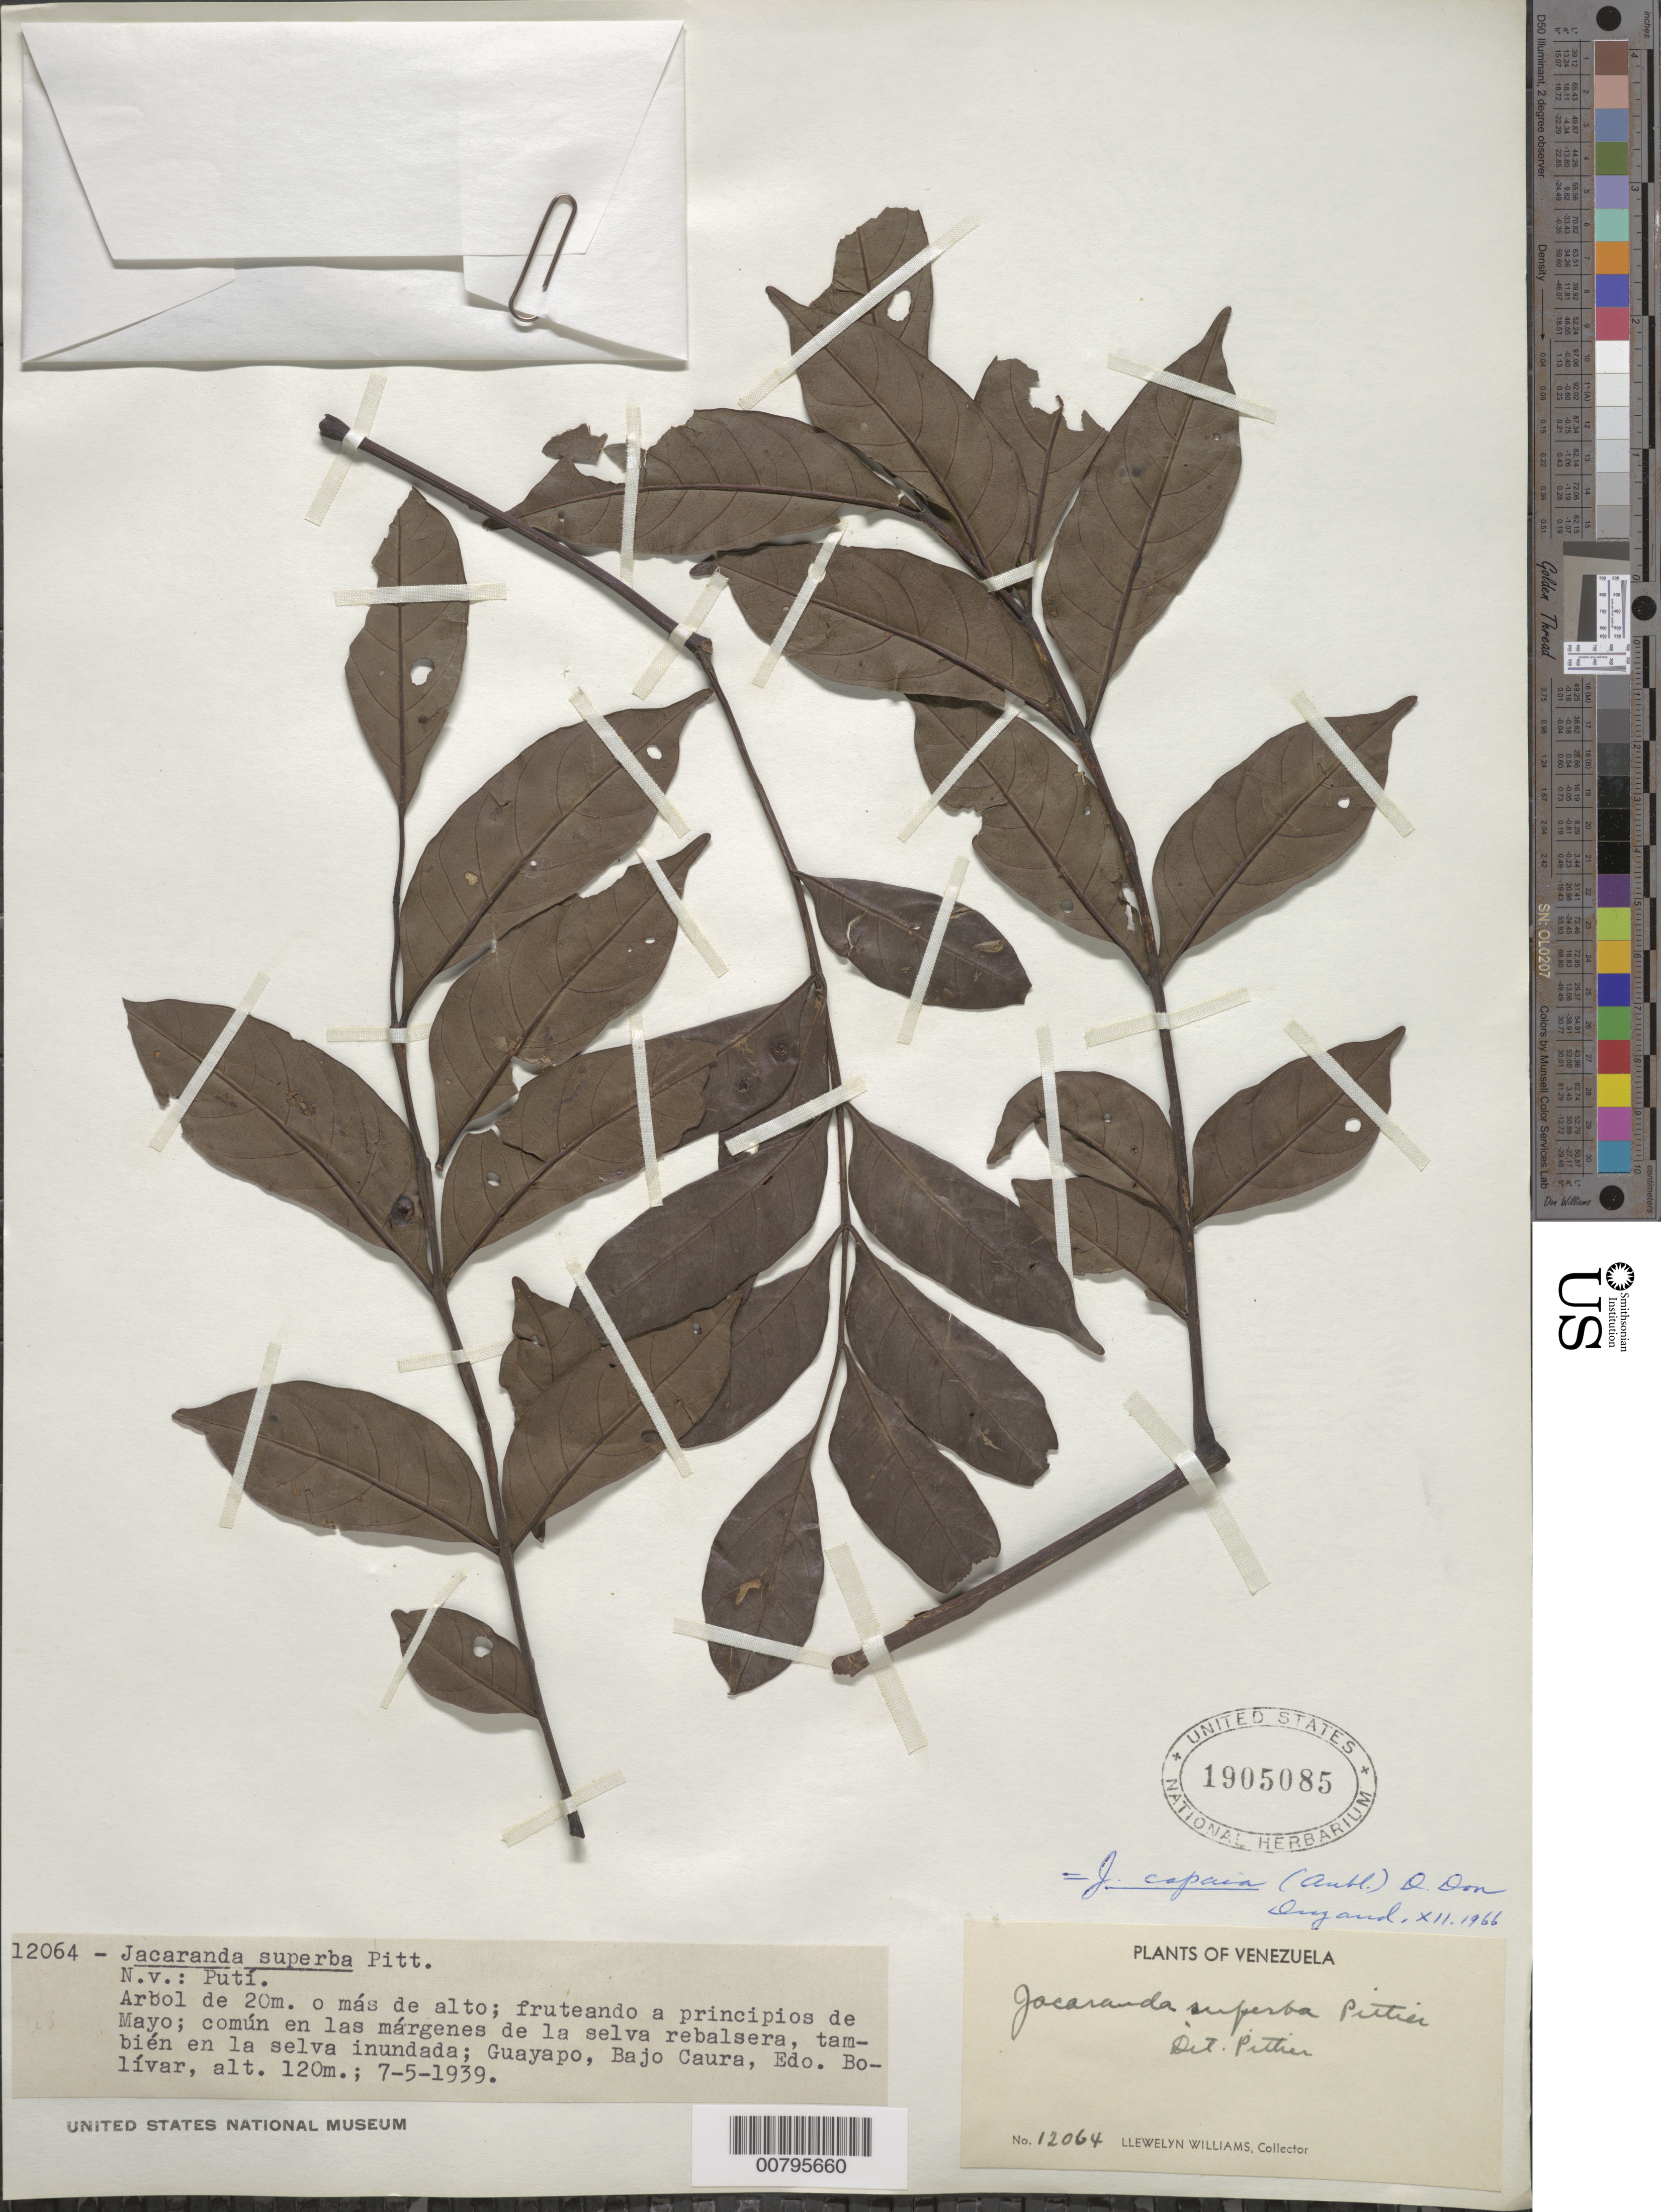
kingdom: Plantae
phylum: Tracheophyta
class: Magnoliopsida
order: Lamiales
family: Bignoniaceae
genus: Jacaranda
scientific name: Jacaranda copaia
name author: (Aubl.) D. Don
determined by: Dugand, --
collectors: Ll. Williams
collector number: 12064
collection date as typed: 7-May-39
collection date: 1939-05-07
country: Venezuela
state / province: Bolívar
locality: Guayapo, Bajo Caura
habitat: Margen de la selva rebalsera, y en la selva inundada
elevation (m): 120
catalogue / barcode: US 1905085